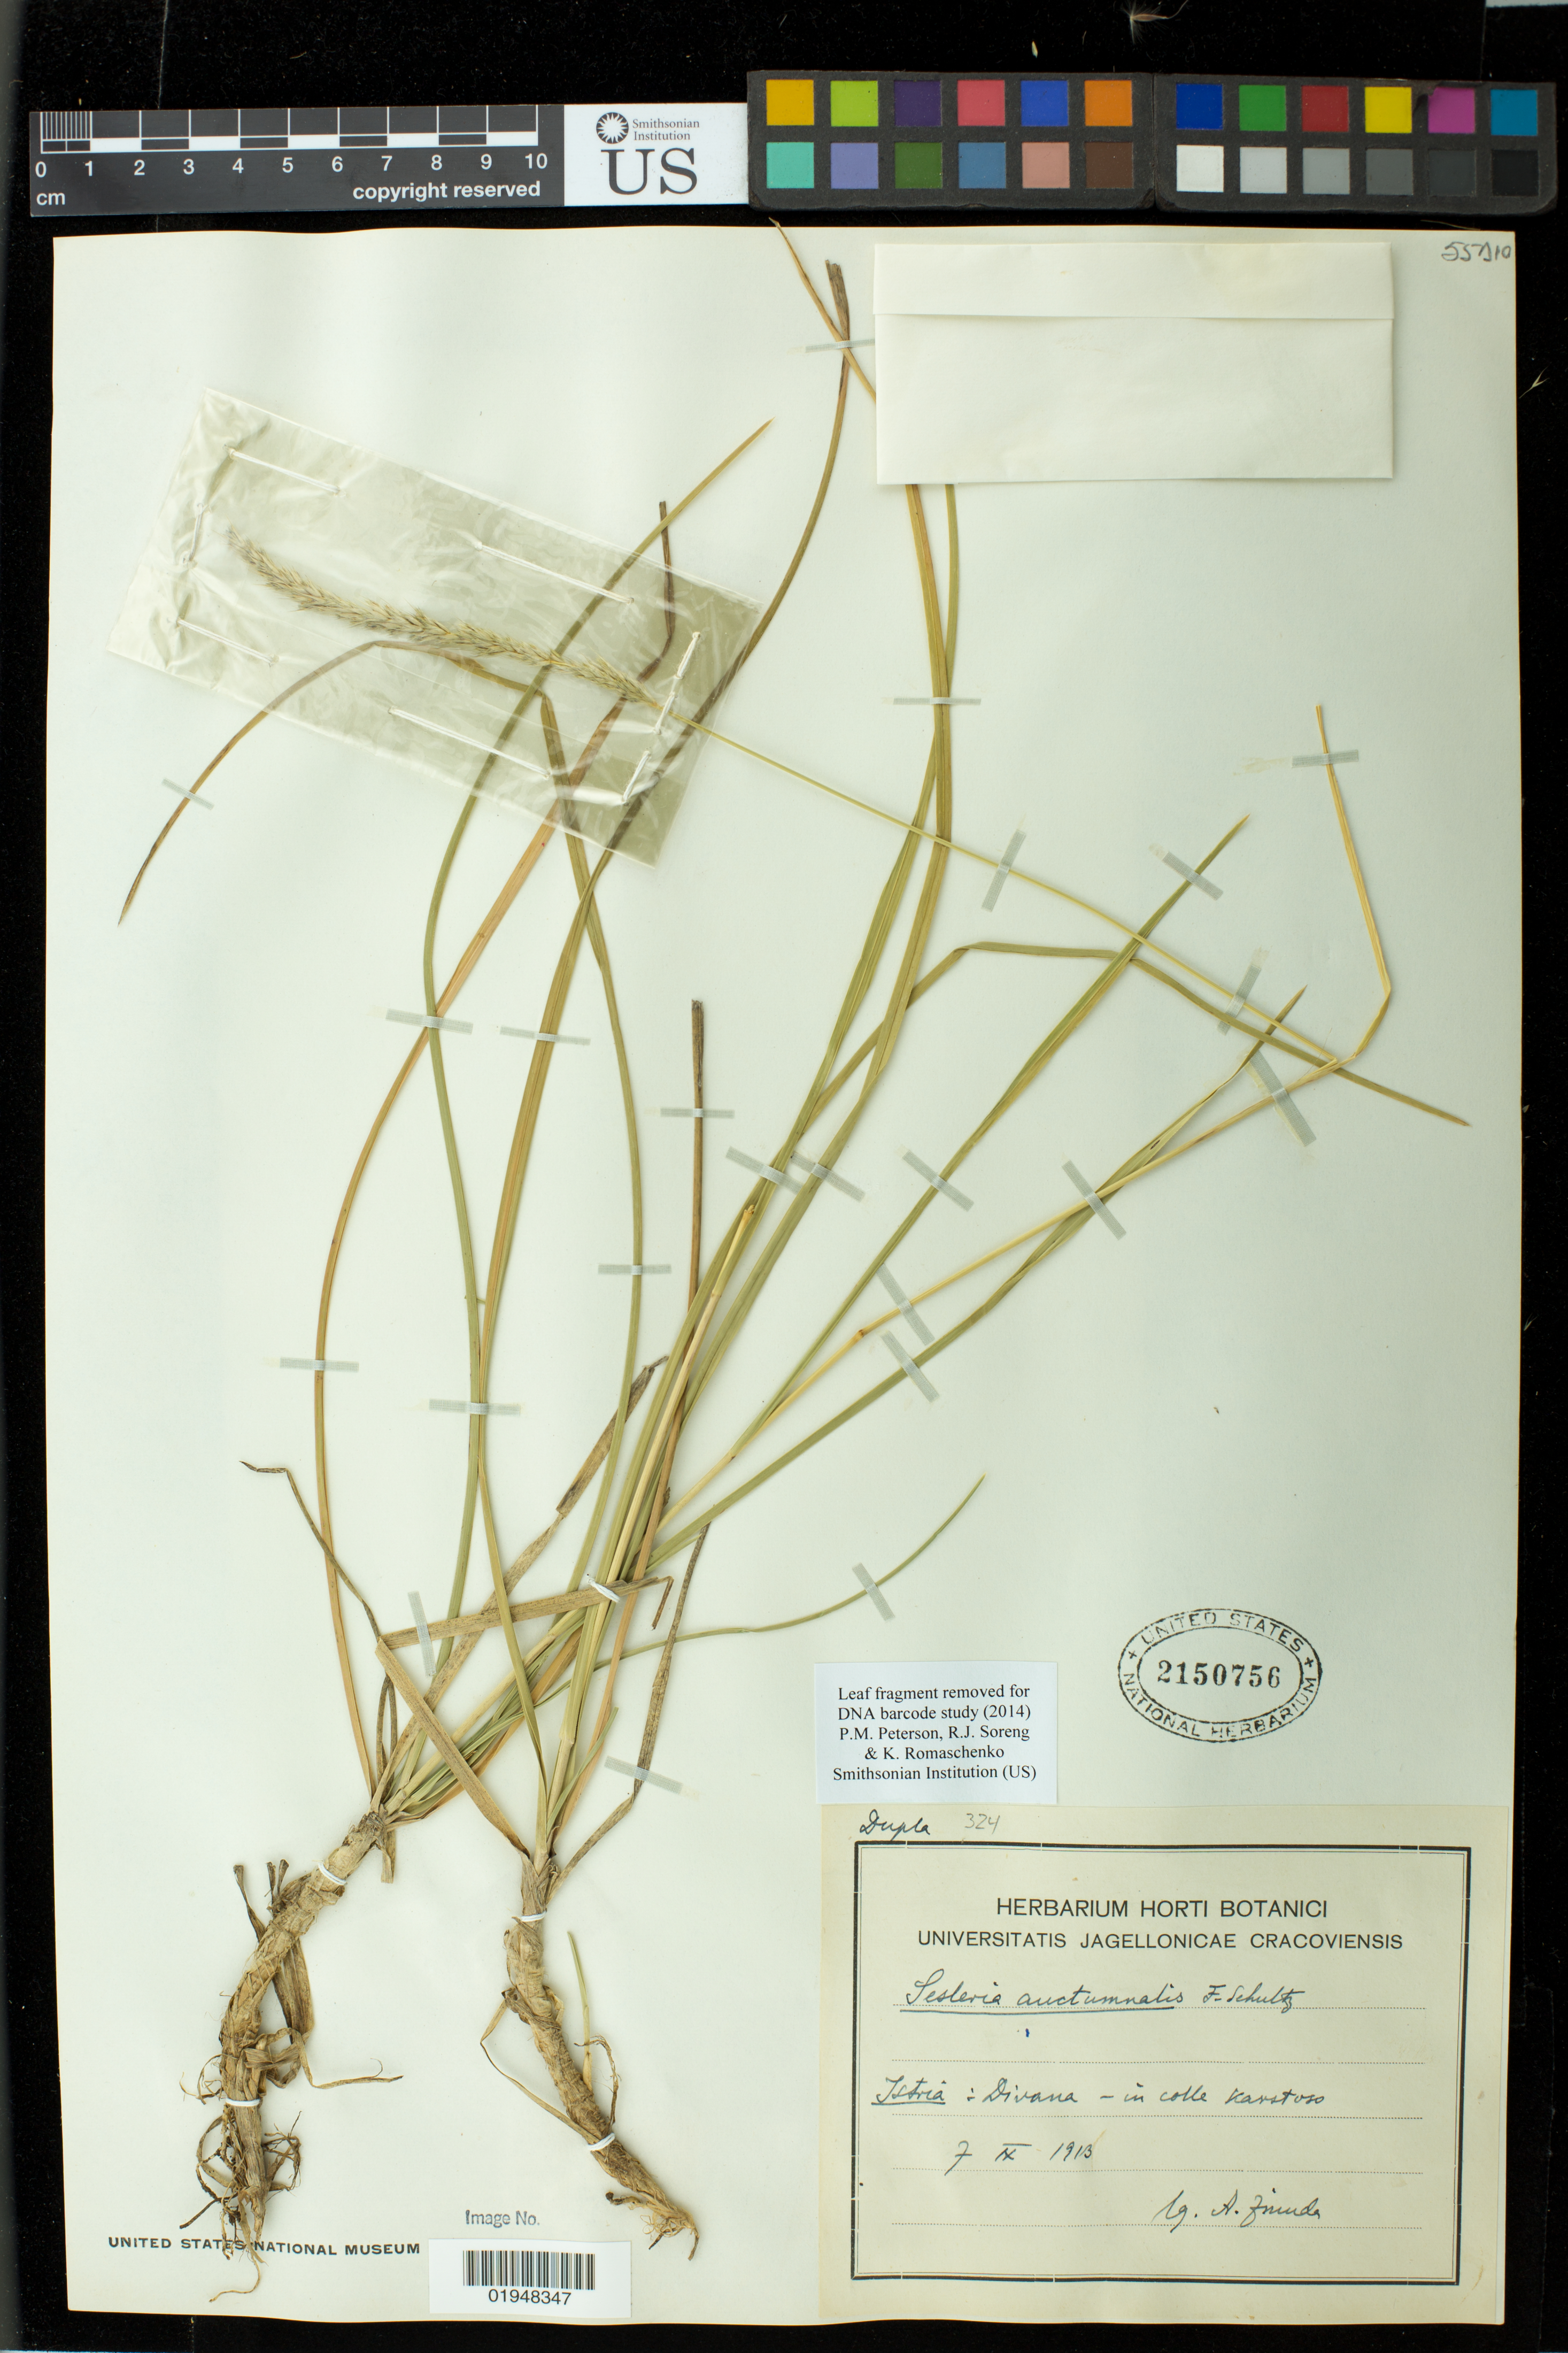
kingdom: Plantae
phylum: Tracheophyta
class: Liliopsida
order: Poales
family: Poaceae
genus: Sesleria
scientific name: Sesleria autumnalis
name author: (Scop.) F.W. Schultz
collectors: A. Zinuda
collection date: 1913-09-07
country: Croatia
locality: Istria : Divana - in colle Karstoso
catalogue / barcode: US 2150756